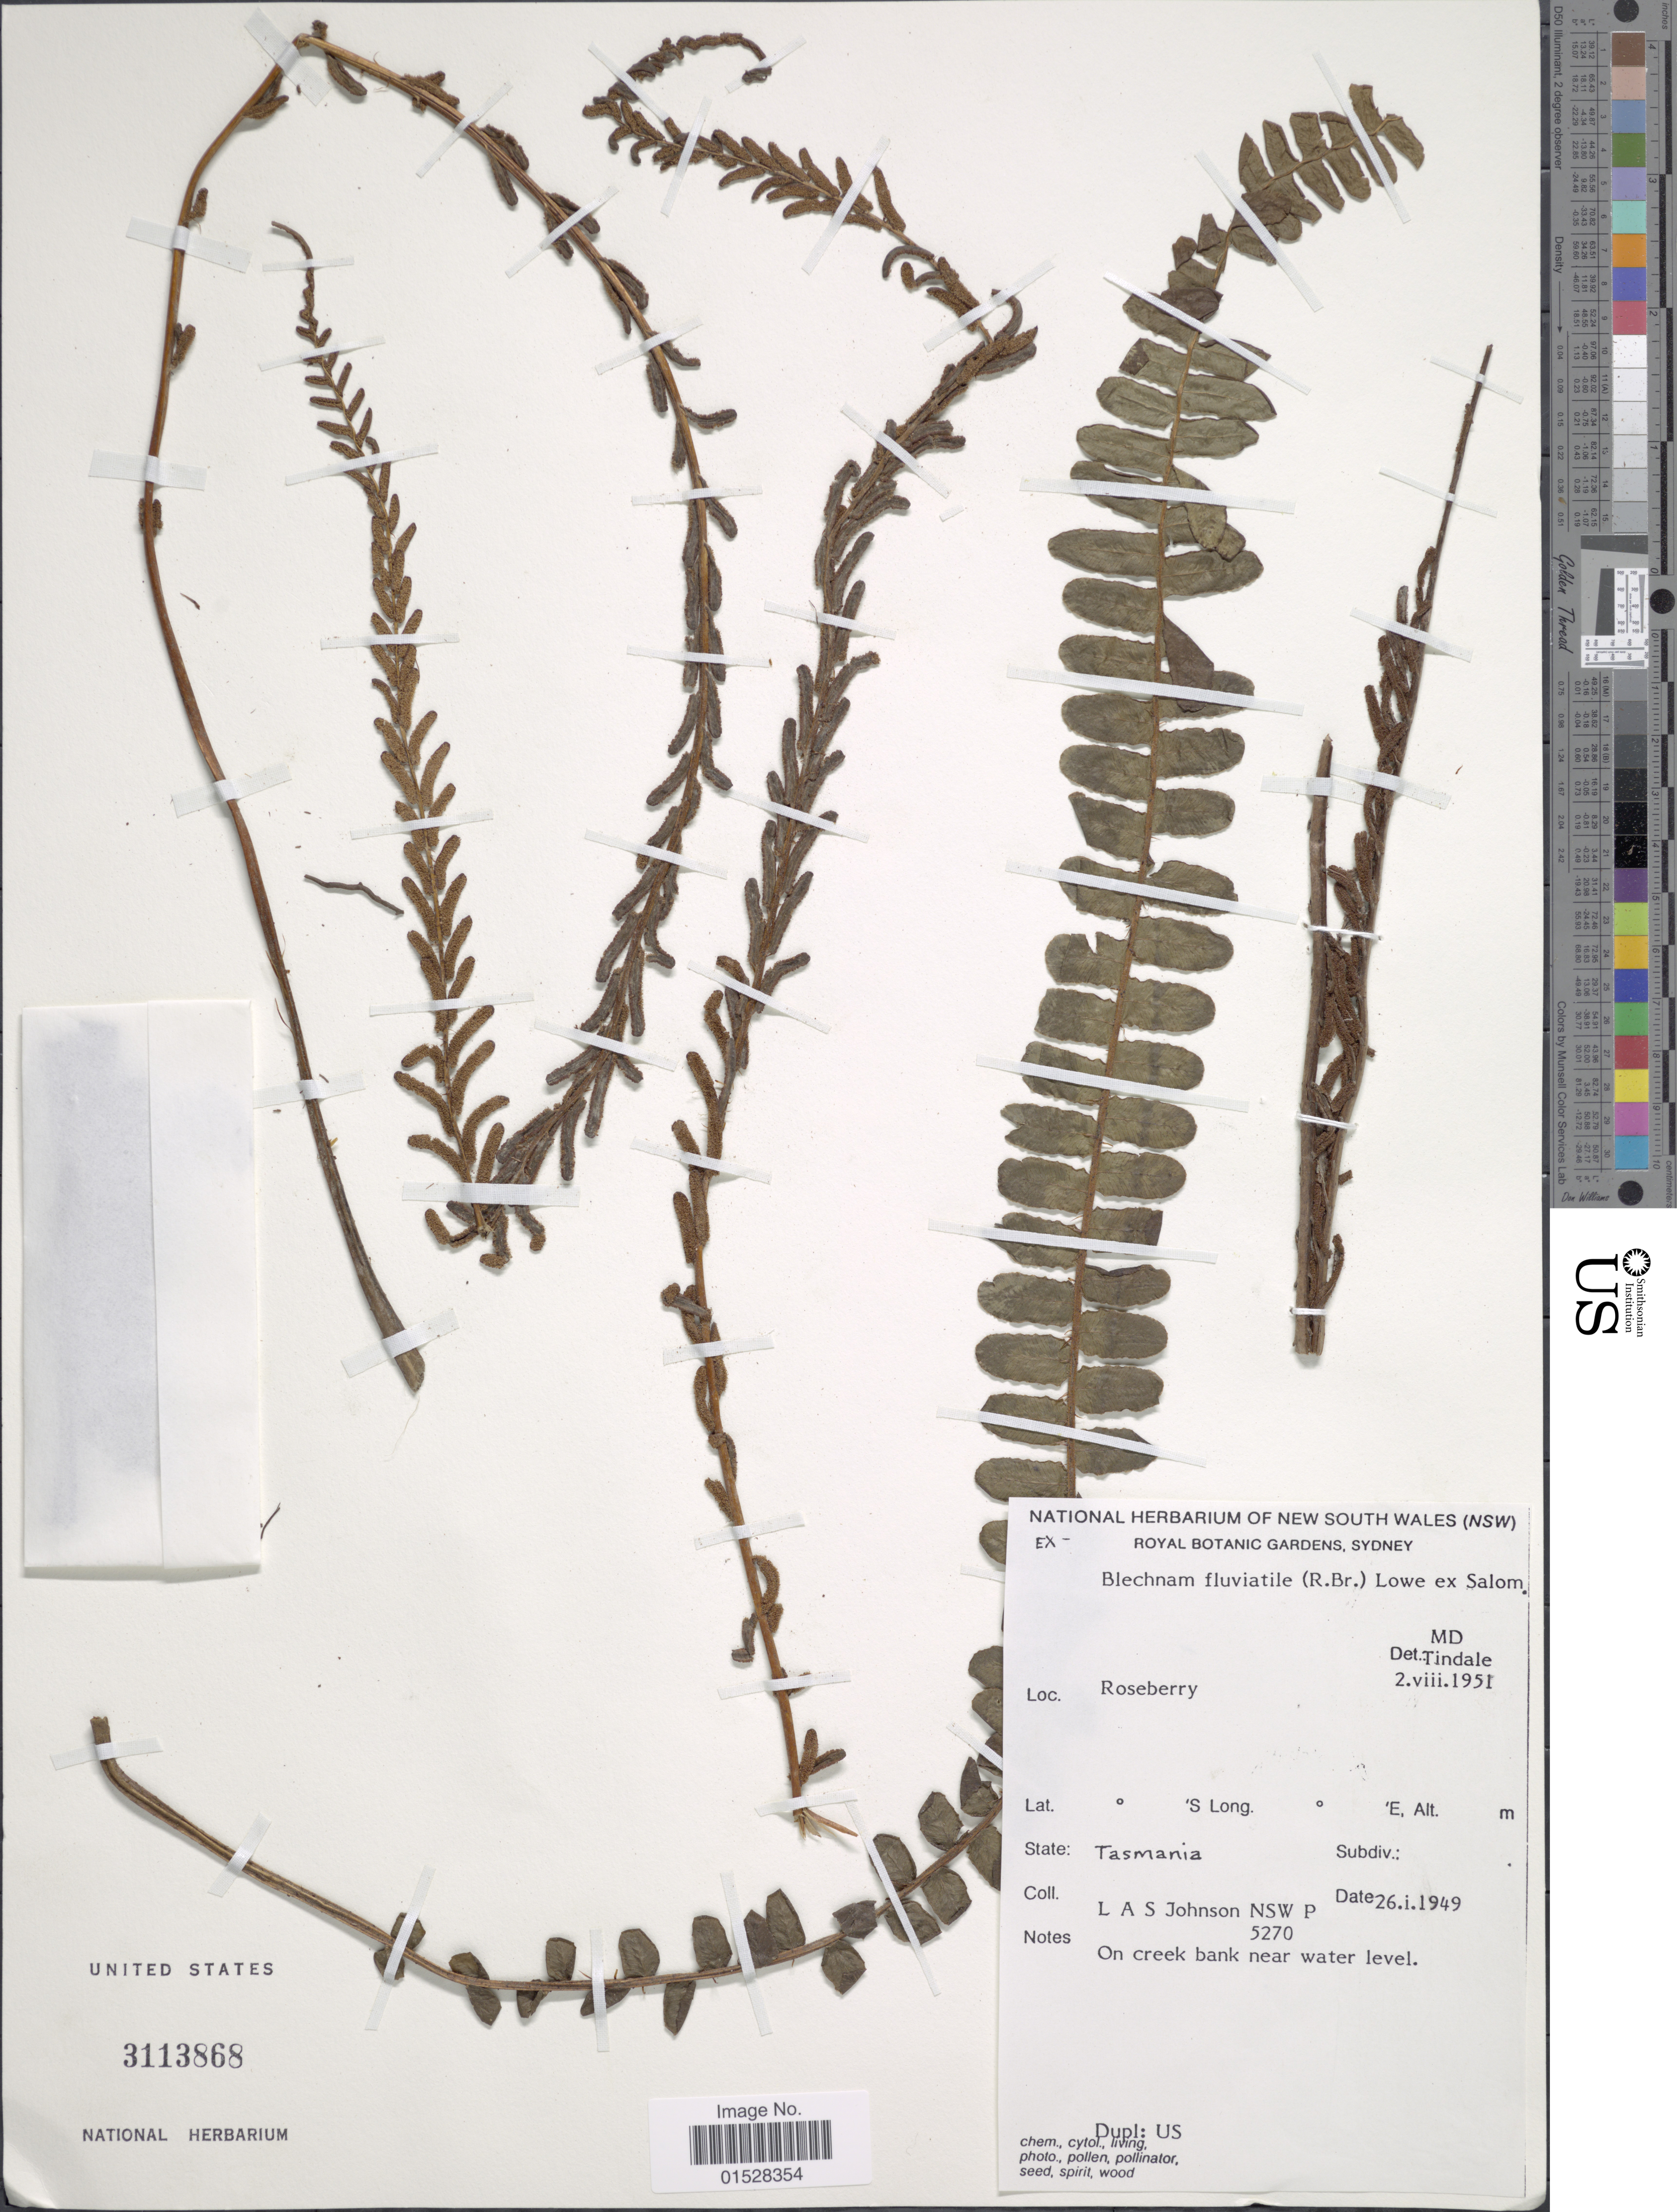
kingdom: Plantae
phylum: Tracheophyta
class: Polypodiopsida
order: Polypodiales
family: Blechnaceae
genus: Blechnum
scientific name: Blechnum fluviatile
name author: (R. Br.) E.J. Lowe ex Salomon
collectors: L. Johnson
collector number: P 2570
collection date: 1949-01-26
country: Australia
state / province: Tasmania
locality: On creek bank near water level.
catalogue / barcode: US 3113868